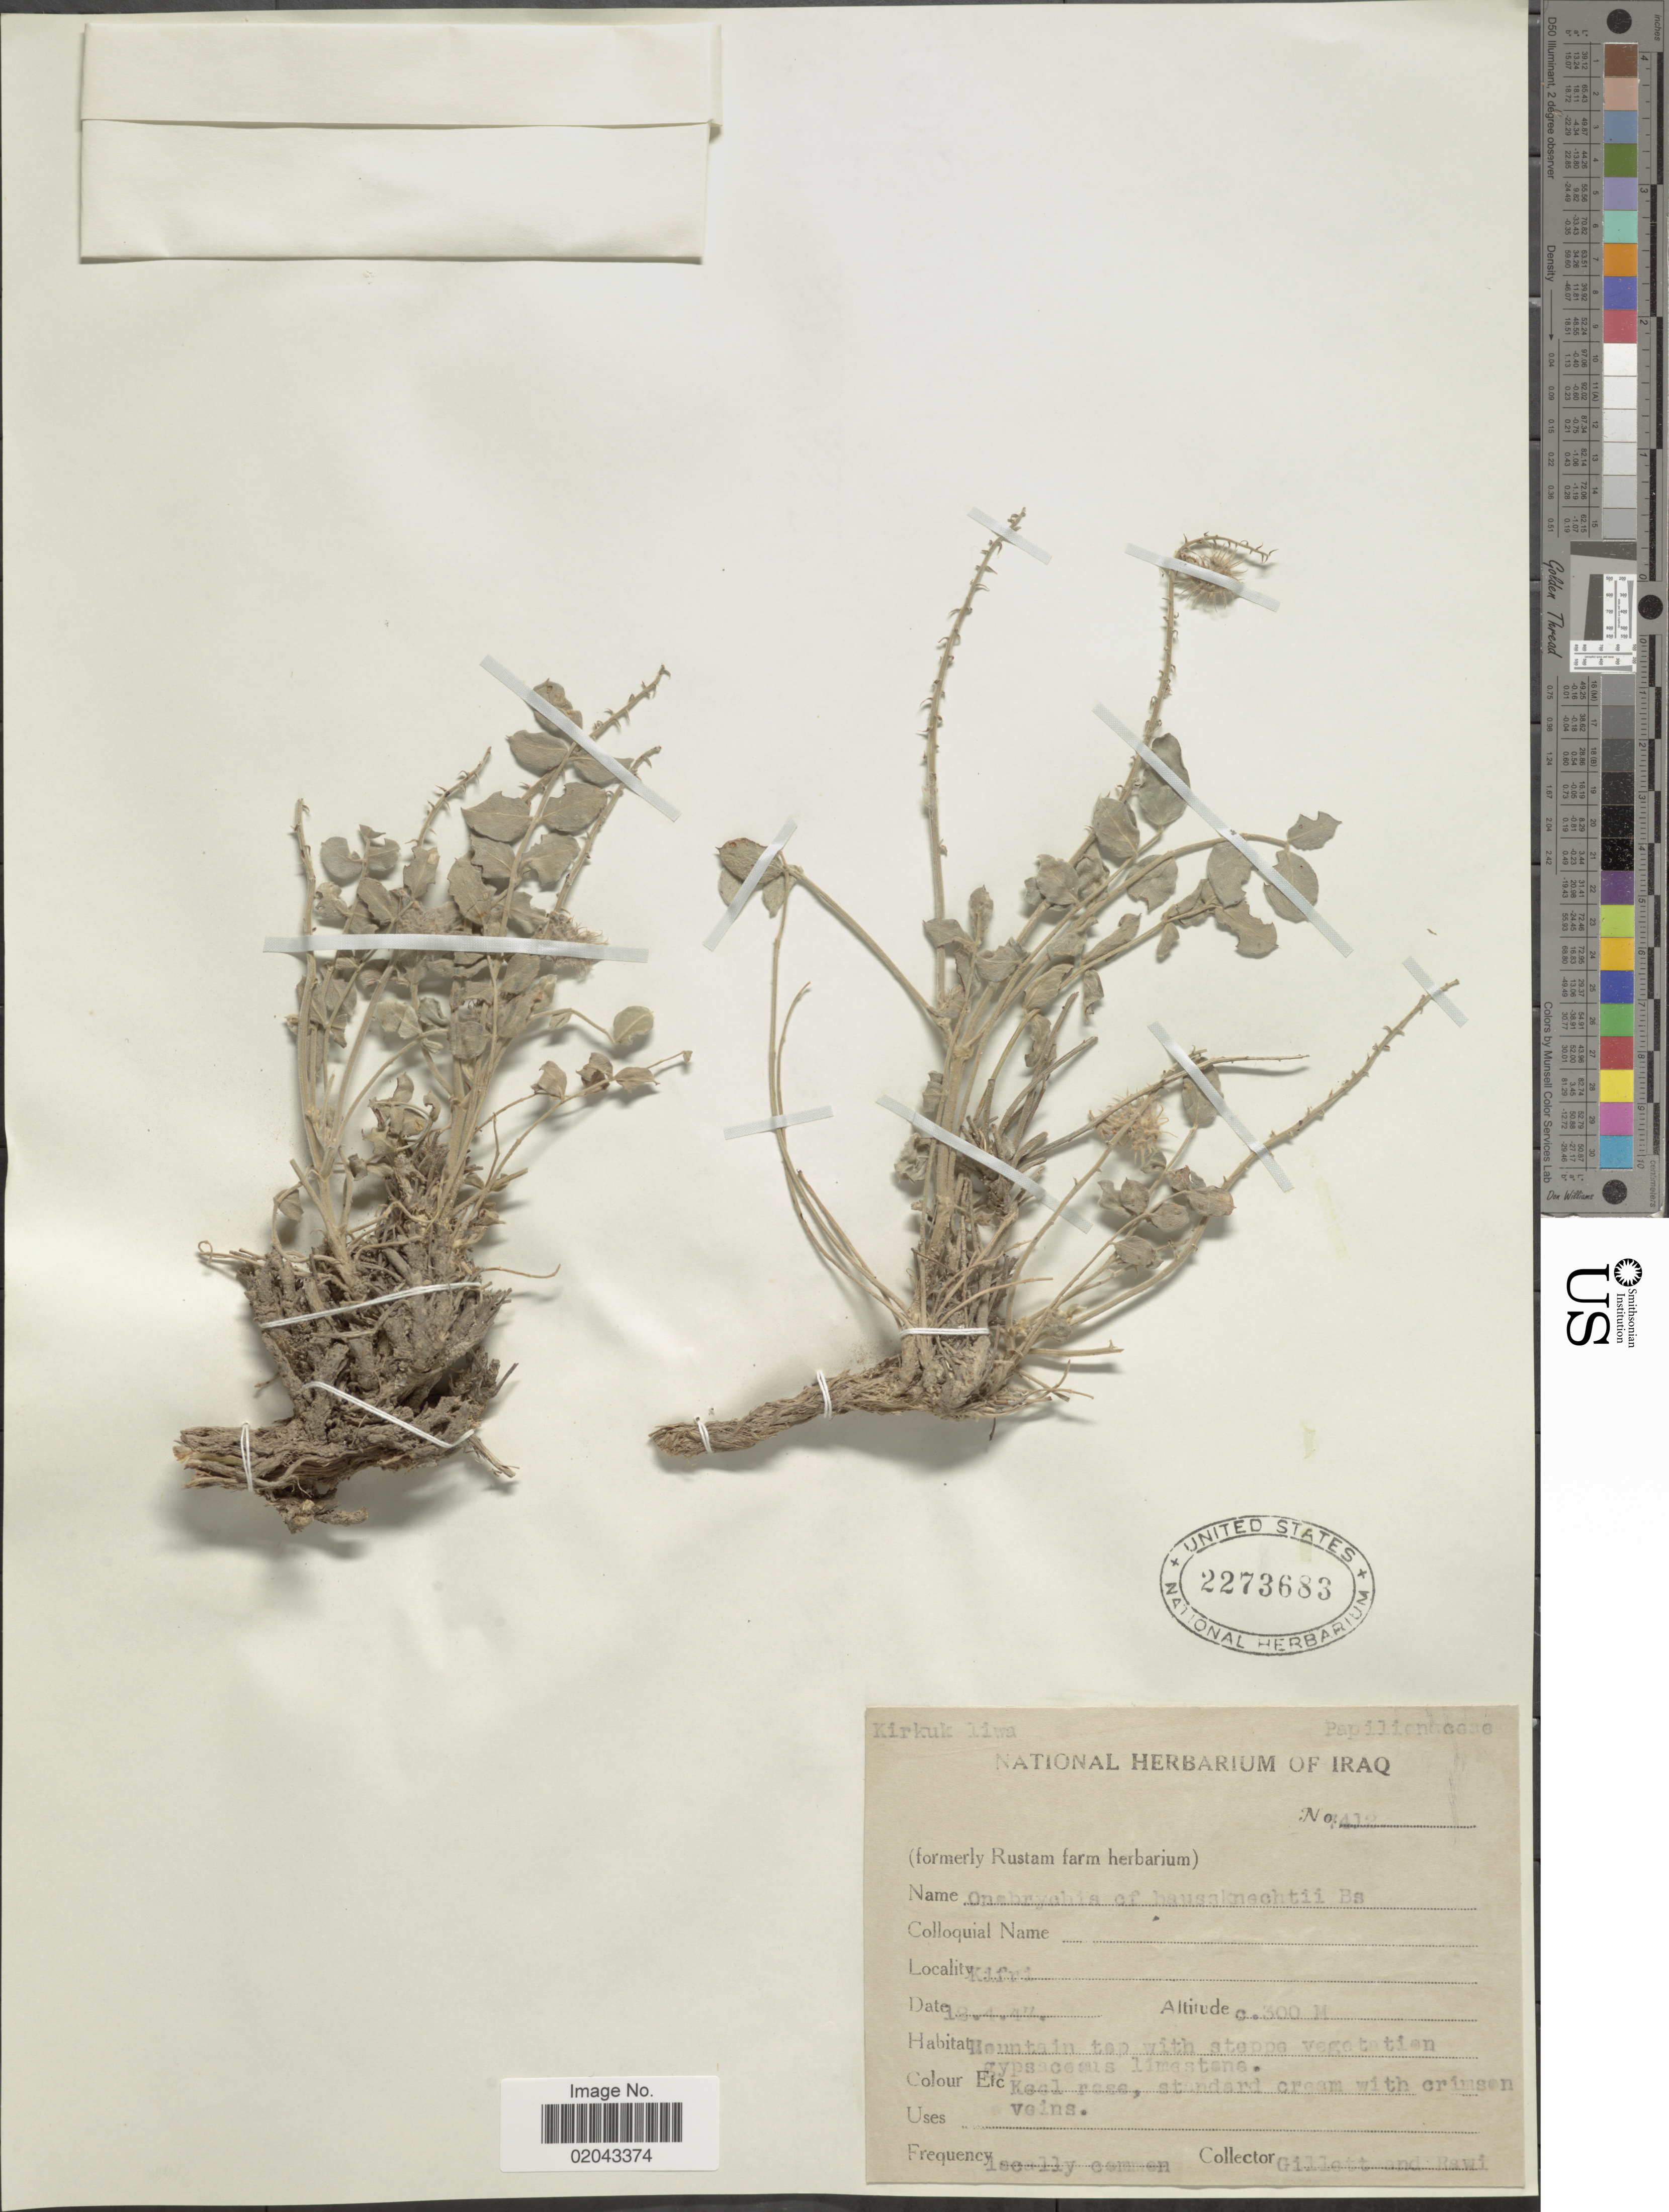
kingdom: Plantae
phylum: Tracheophyta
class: Magnoliopsida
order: Fabales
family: Fabaceae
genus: Onobrychis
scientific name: Onobrychis haussknechtii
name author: Boiss.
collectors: Gillett, -- & -. Rawi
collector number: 41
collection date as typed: Transcribed d/m/y: 3/4/47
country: Iraq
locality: Kifri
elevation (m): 300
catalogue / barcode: US 2273683